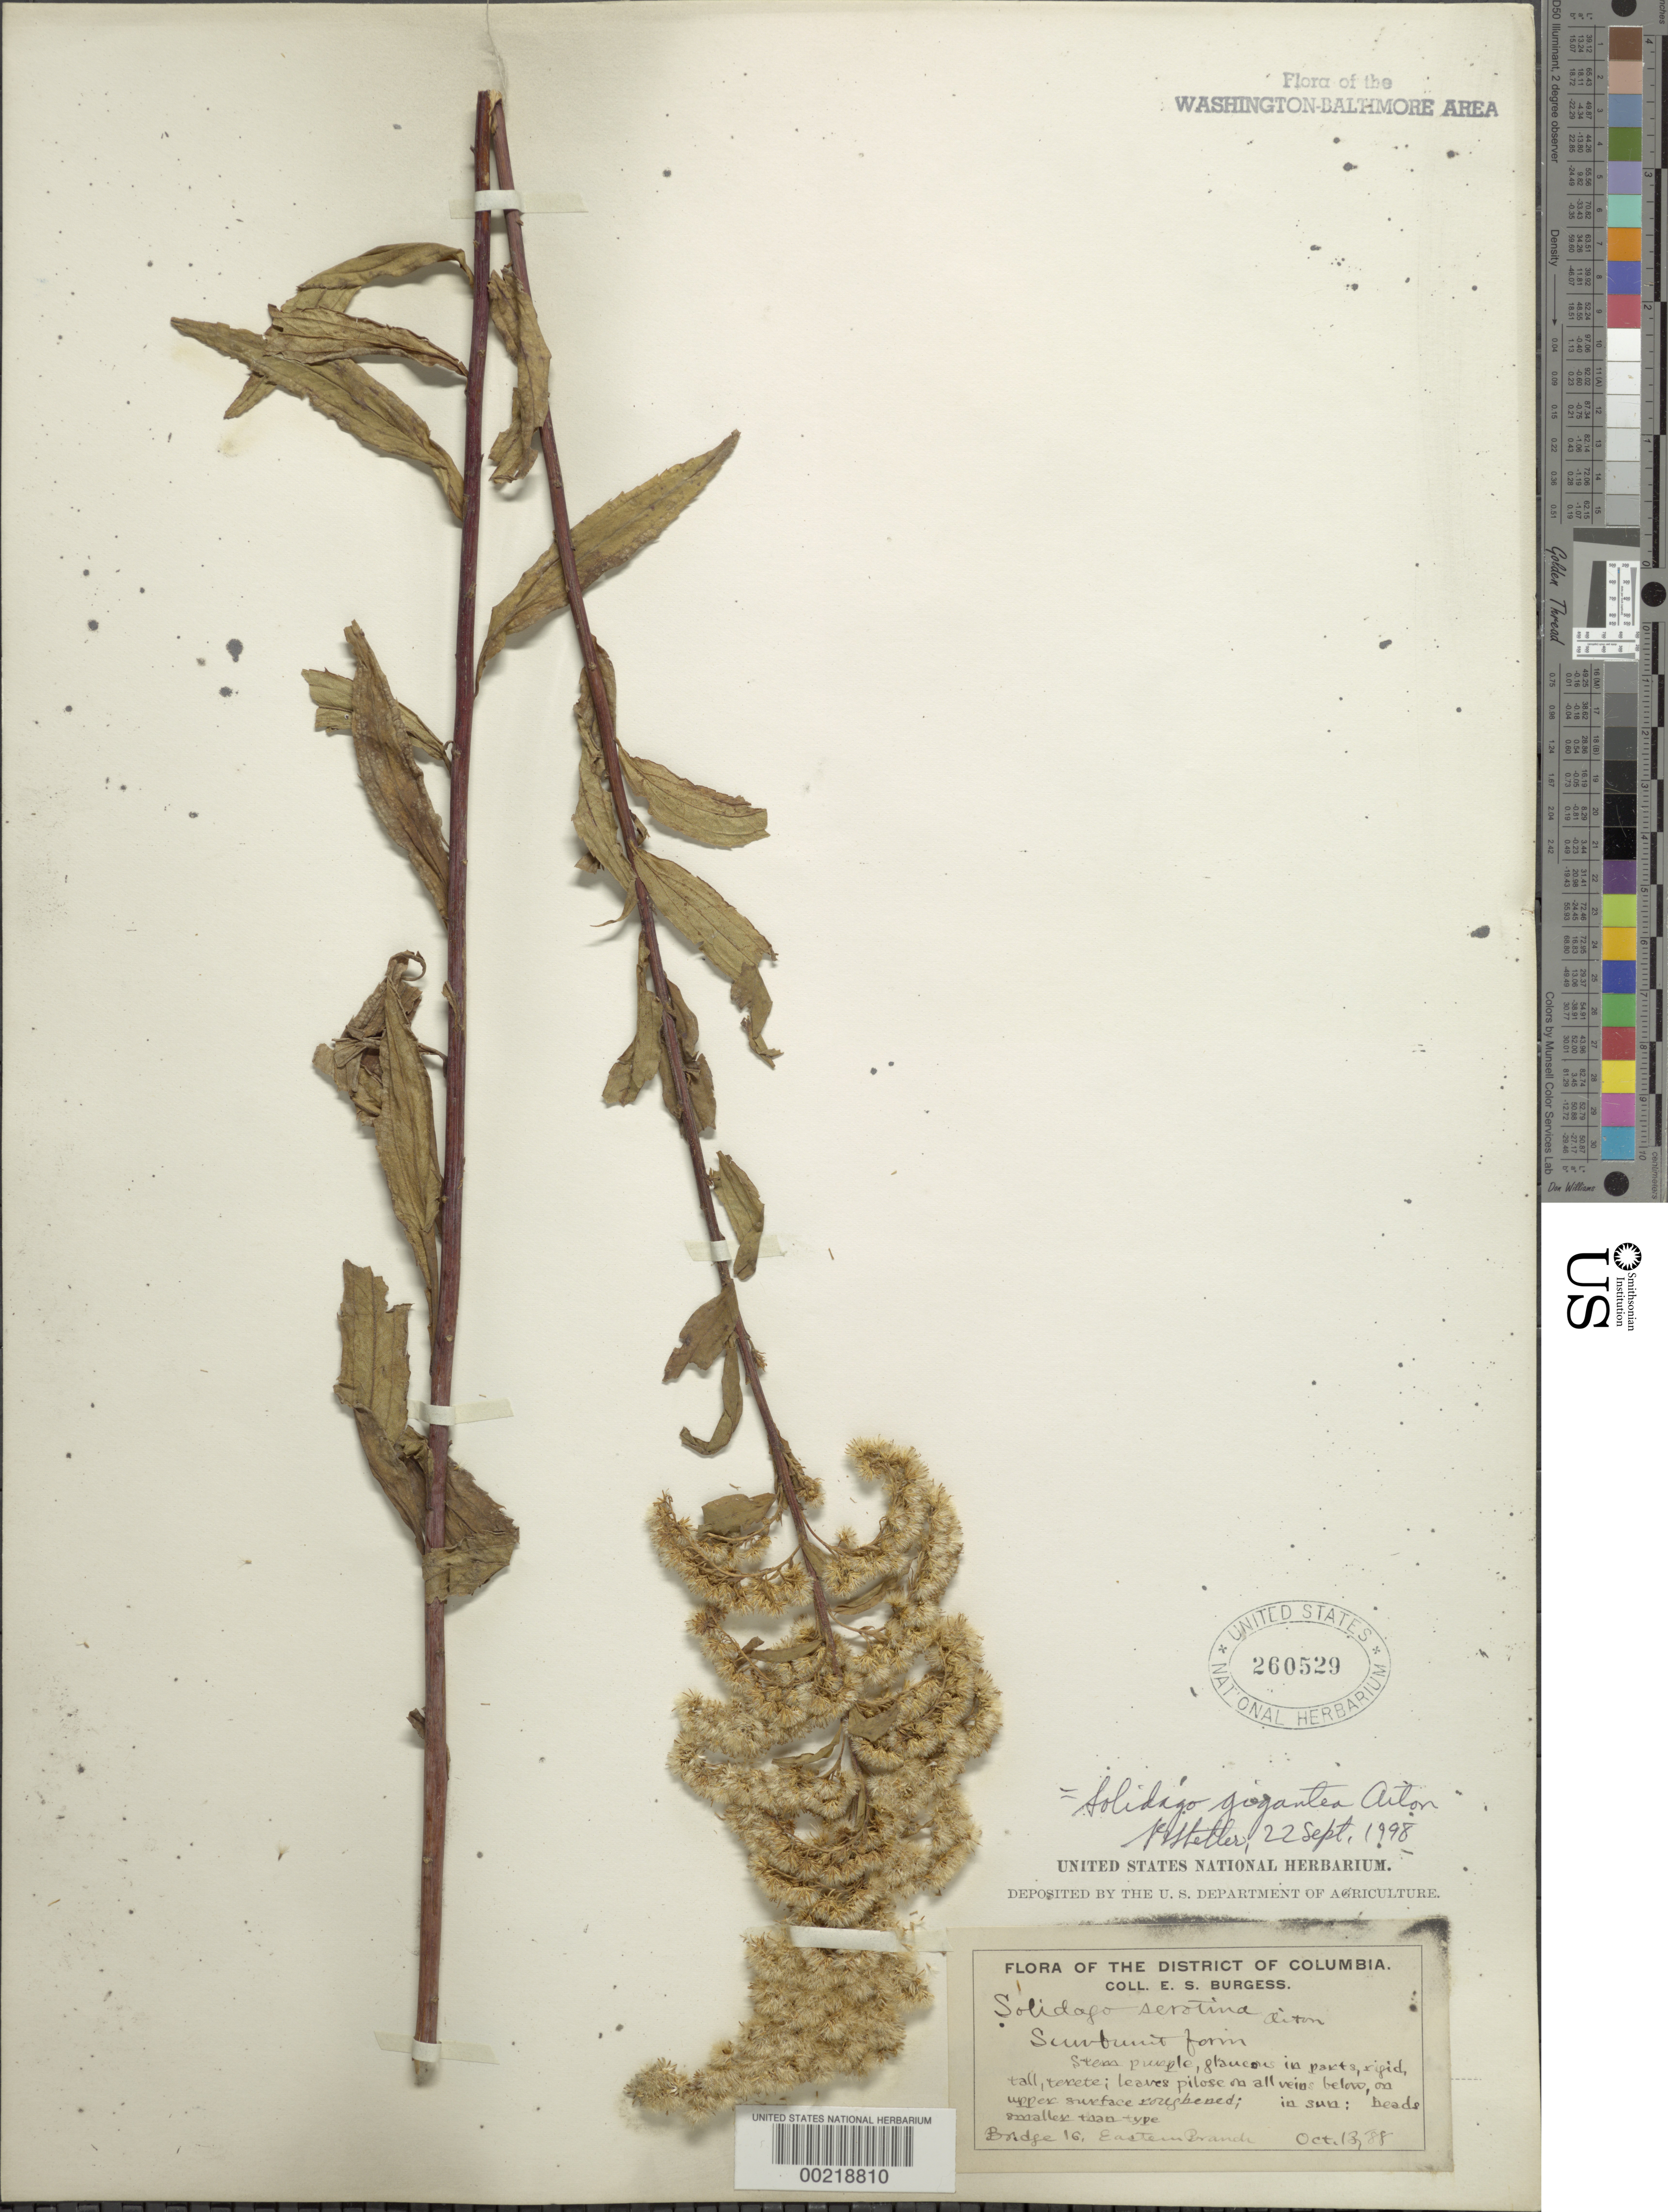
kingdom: Plantae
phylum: Tracheophyta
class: Magnoliopsida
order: Asterales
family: Asteraceae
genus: Solidago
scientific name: Solidago gigantea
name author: Aiton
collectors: E. Burgess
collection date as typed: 13 Oct 1888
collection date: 1888-10-13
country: United States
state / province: District of Columbia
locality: Bridge 16 Eastern Branch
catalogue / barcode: US 260529